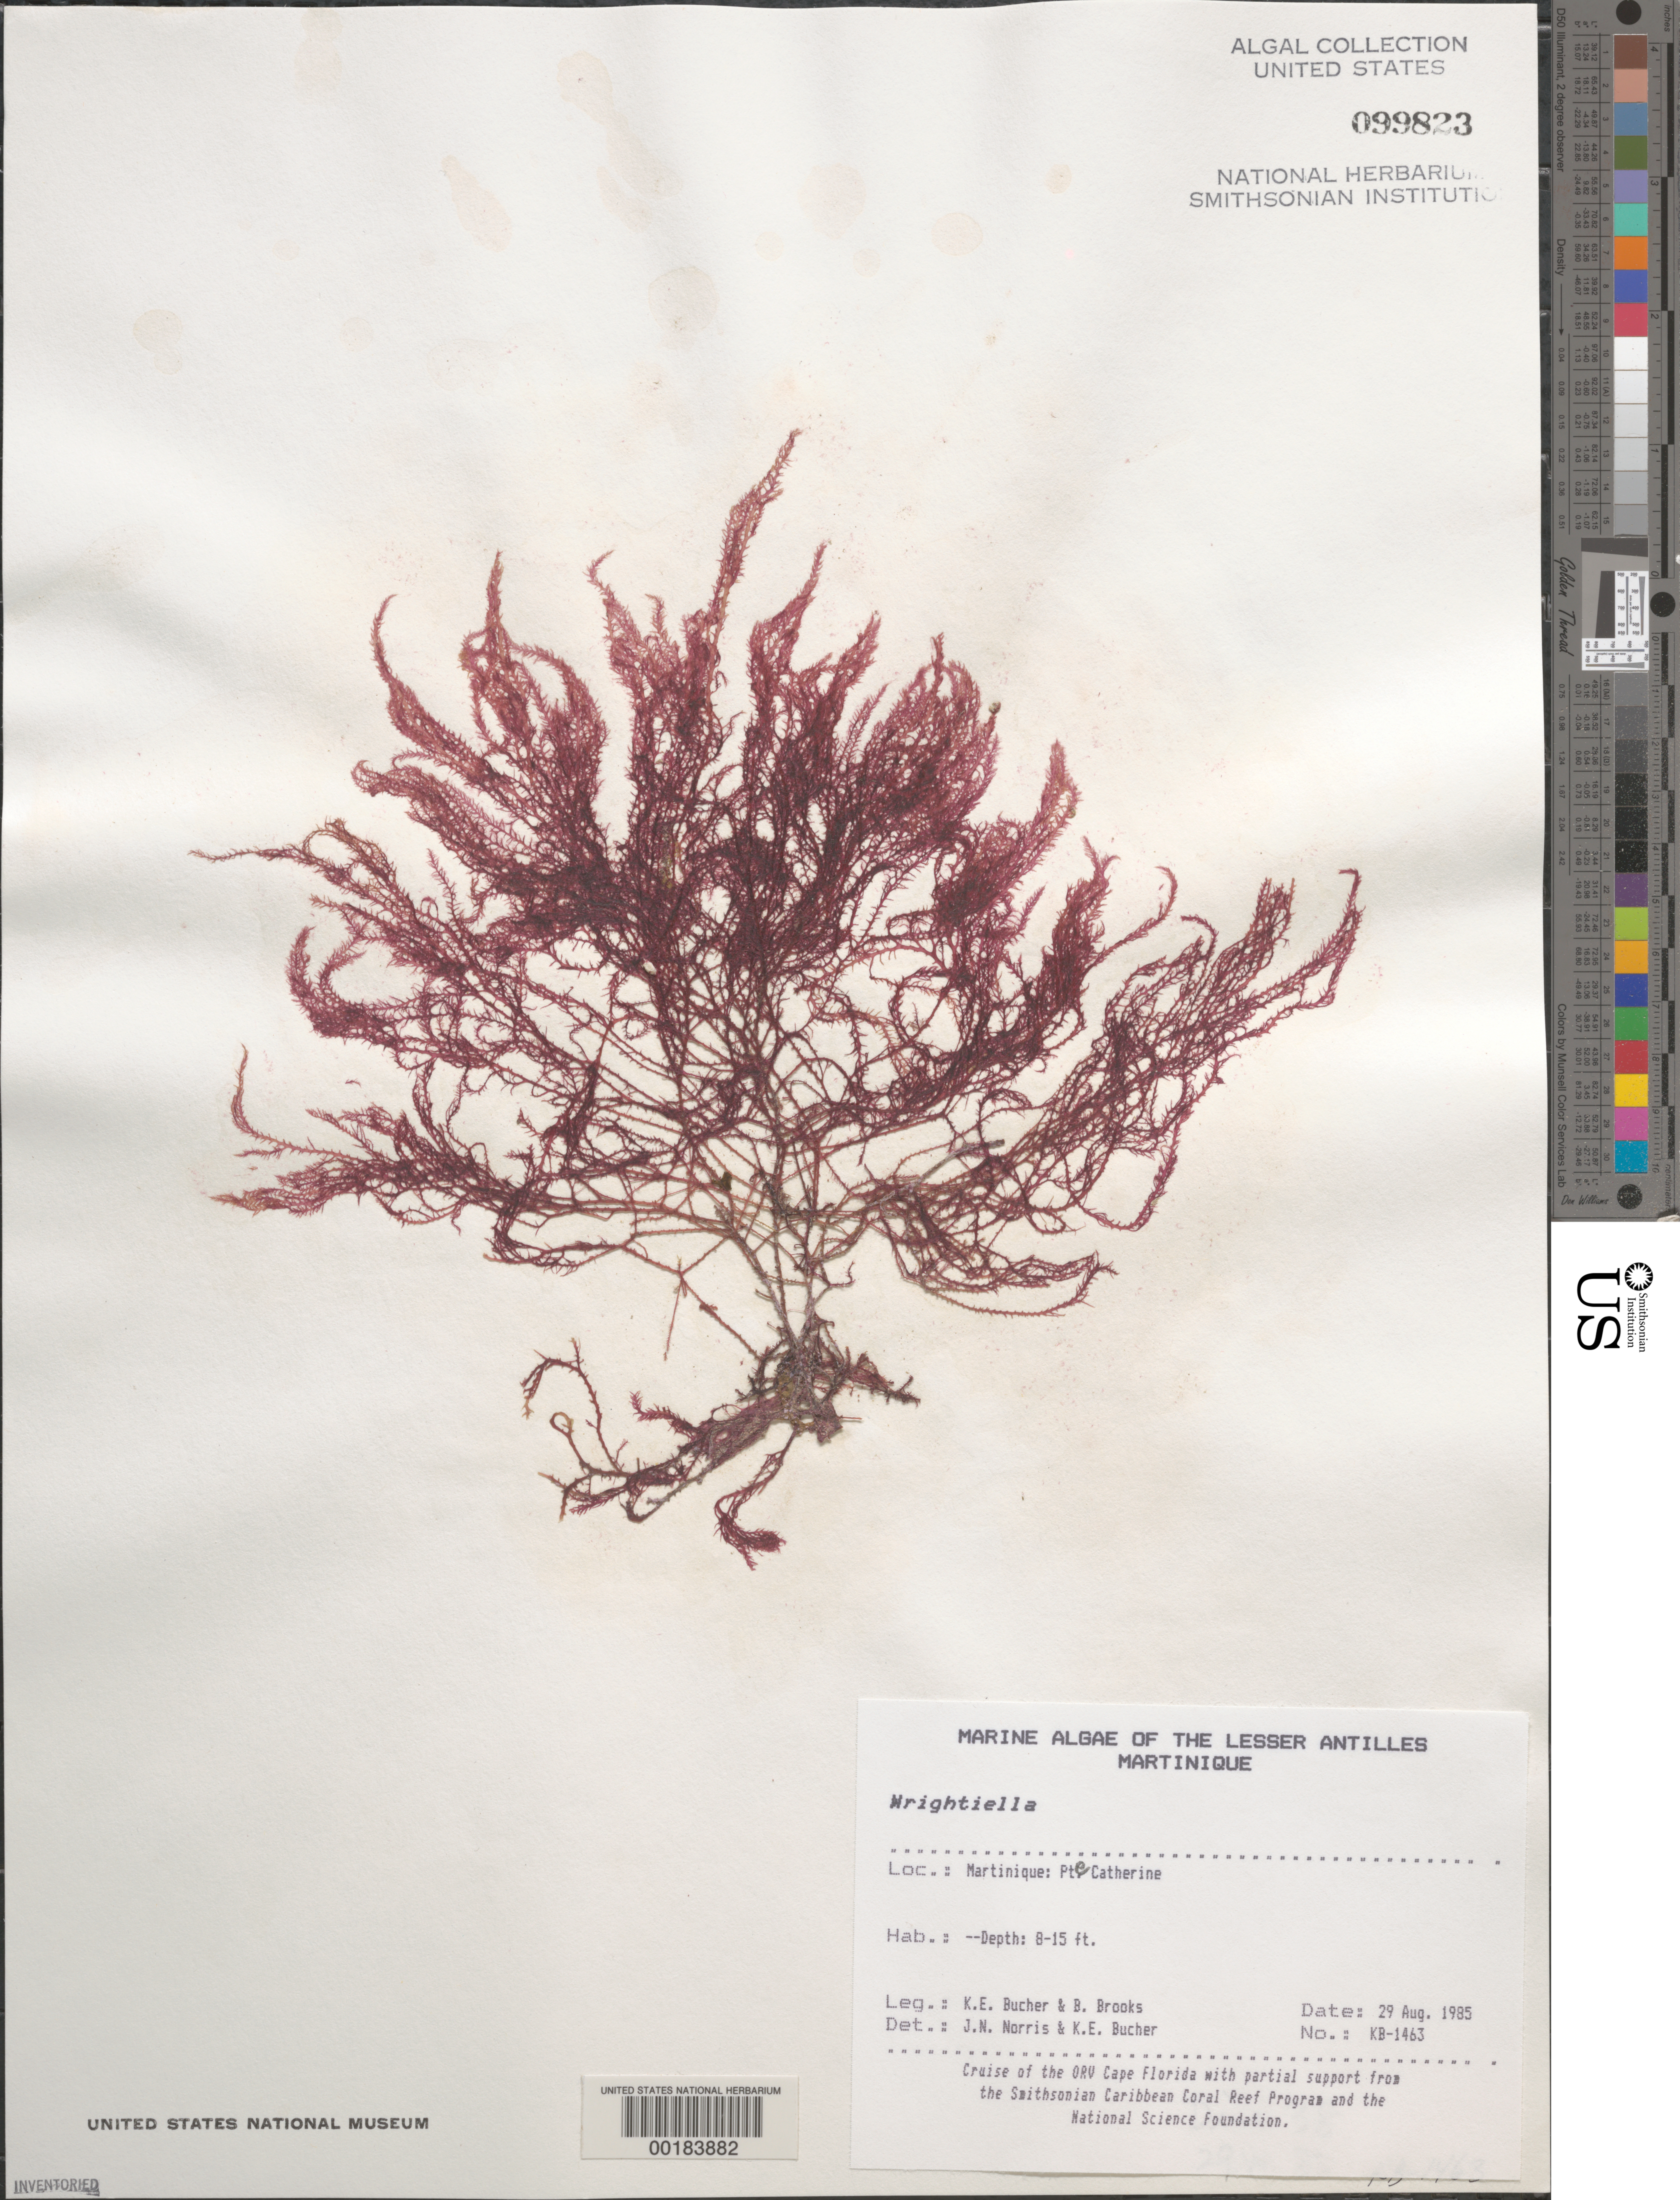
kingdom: Plantae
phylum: Rhodophyta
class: Florideophyceae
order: Ceramiales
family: Rhodomelaceae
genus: Wrightiella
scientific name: Wrightiella sp.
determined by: Norris, J. N.; Bucher, K. E.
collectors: K. E. Bucher & B. Brooks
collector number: Kb-1463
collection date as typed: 29 Aug 1985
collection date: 1985-08-29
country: Martinique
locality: Pointe Catherine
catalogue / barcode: US 99823